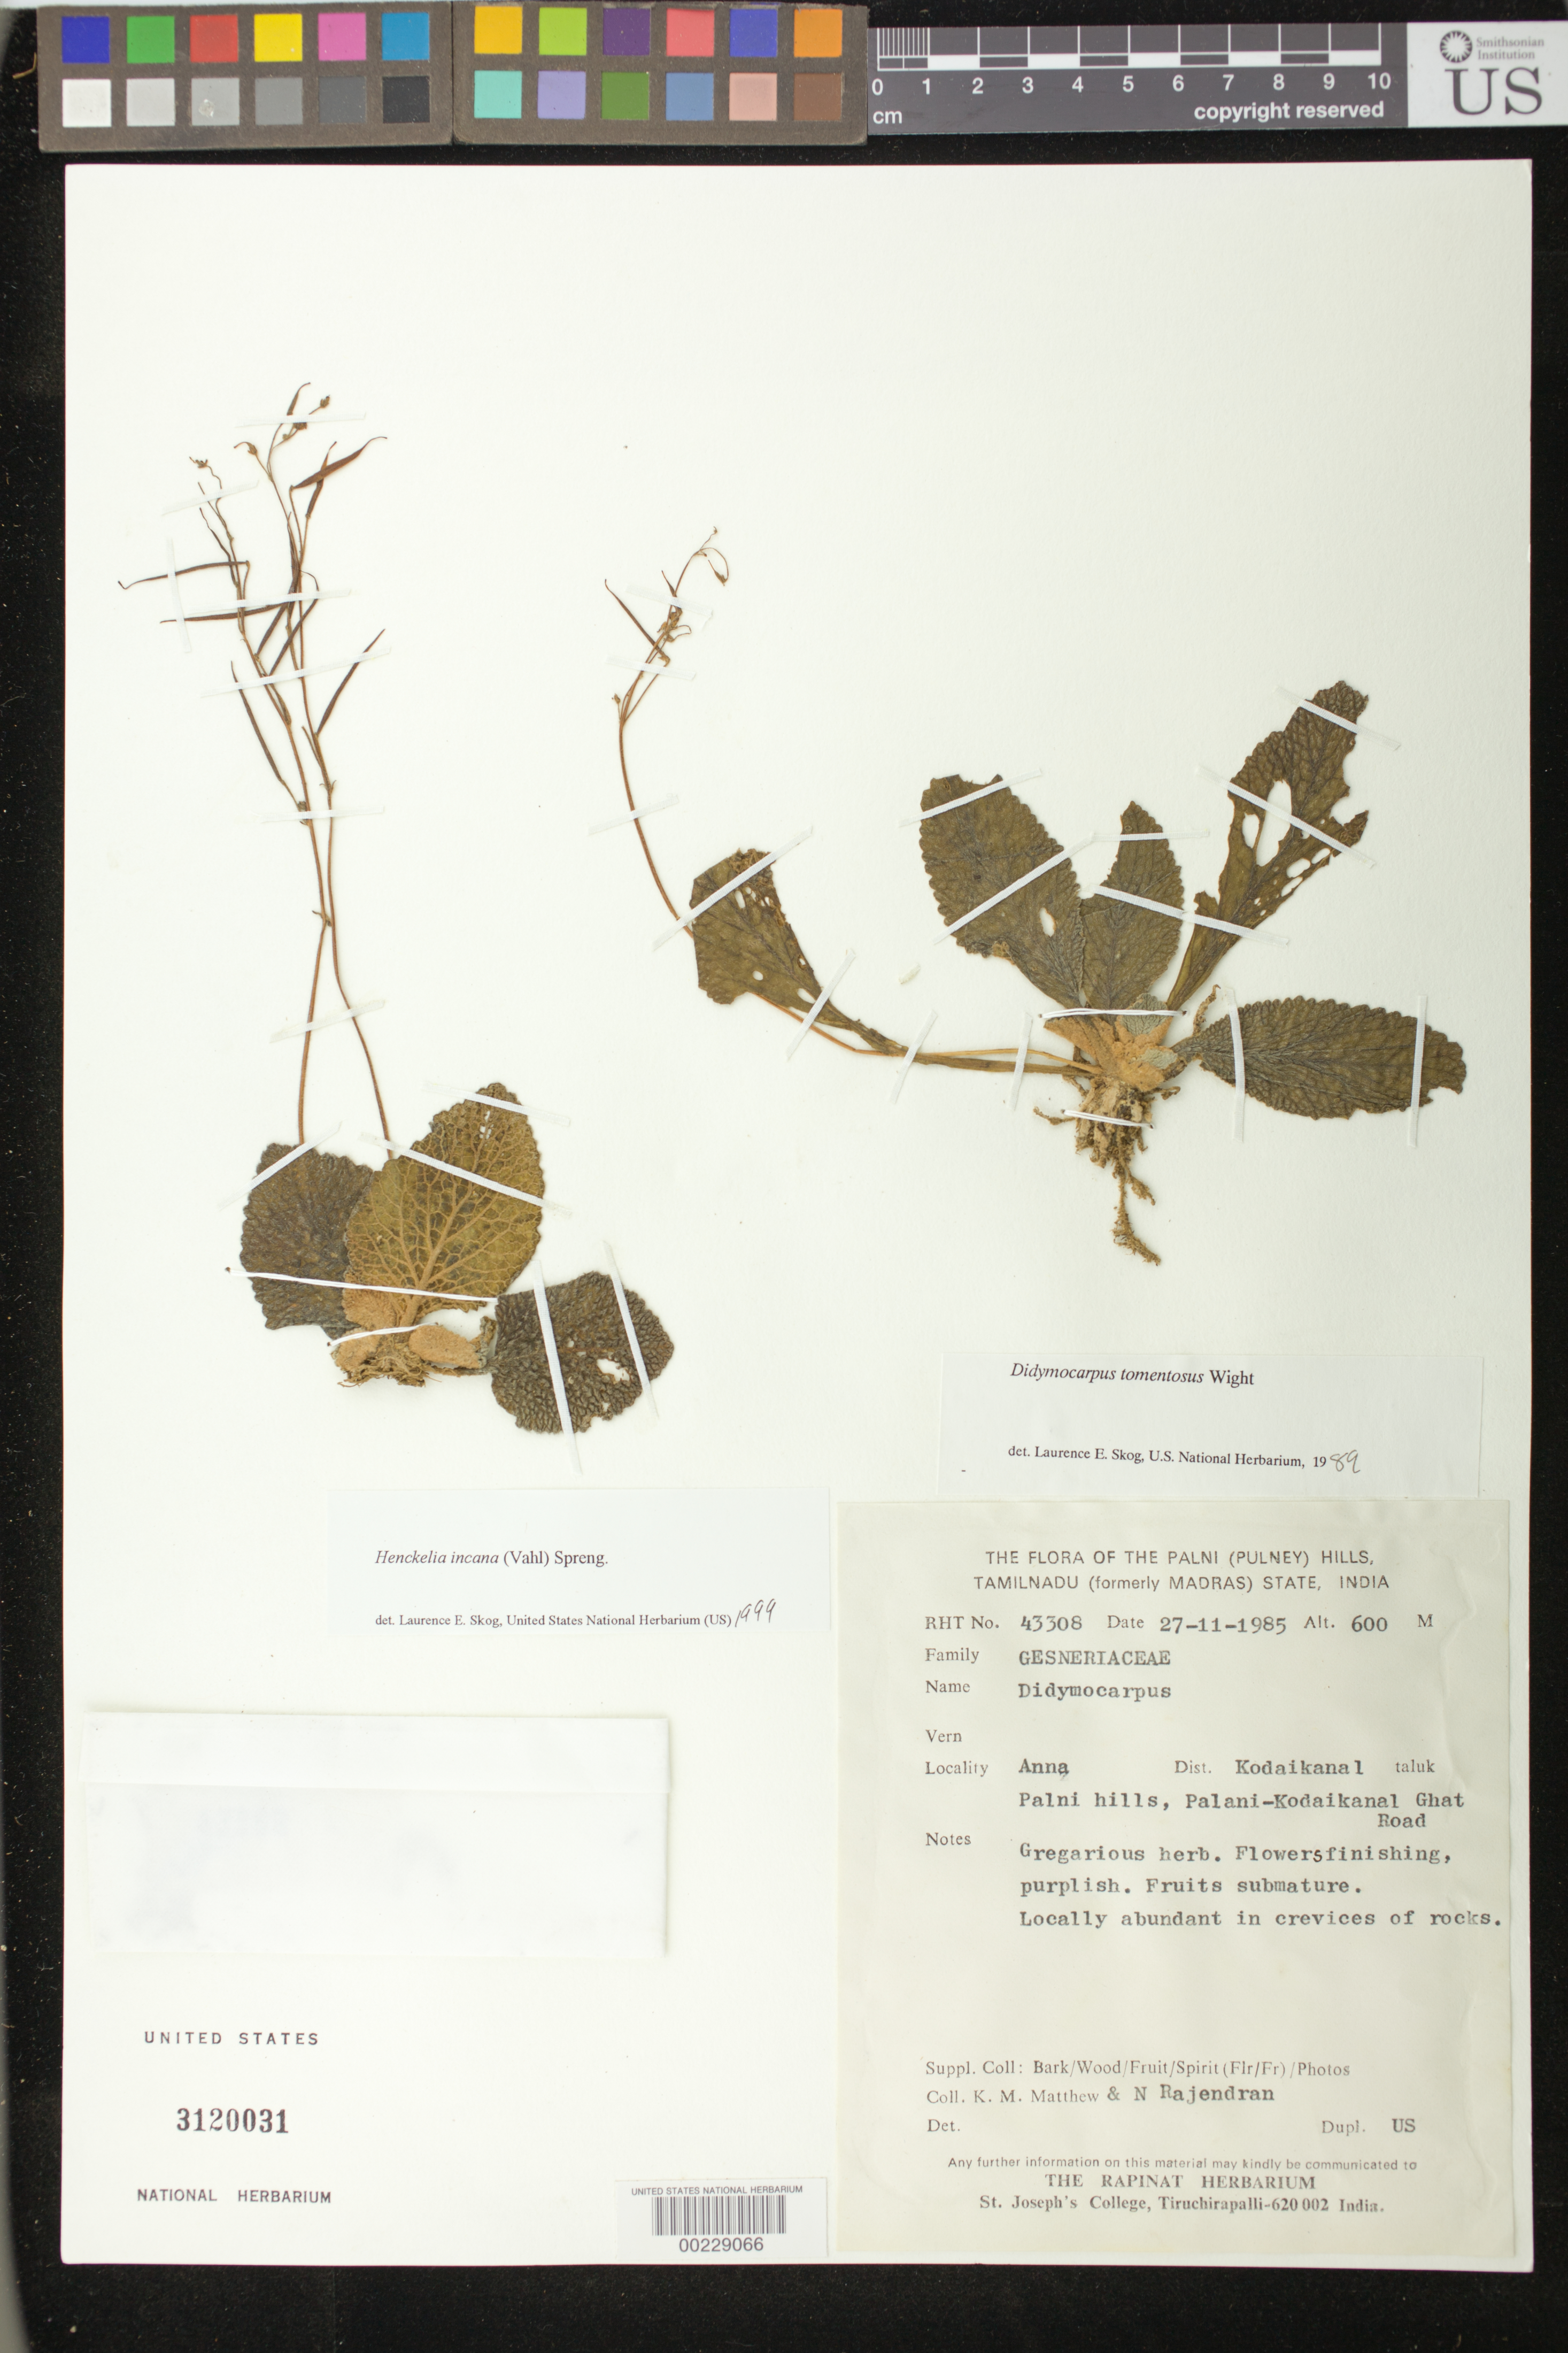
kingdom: Plantae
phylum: Tracheophyta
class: Magnoliopsida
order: Lamiales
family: Gesneriaceae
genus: Henckelia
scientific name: Henckelia incana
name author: (Vahl) Spreng.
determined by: Skog, Laurence E.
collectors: K. M. Matthew & N. Rajendran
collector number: RHT 43308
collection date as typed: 27 Nov 1985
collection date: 1985-11-27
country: India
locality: Palni (pulney) hills, tamilnadu state, dist kodaikanal taluk, anna, palni hills, palani-kodaikanal ghat road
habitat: Locally abundant in crevices of rocks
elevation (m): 600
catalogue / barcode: US 3120031